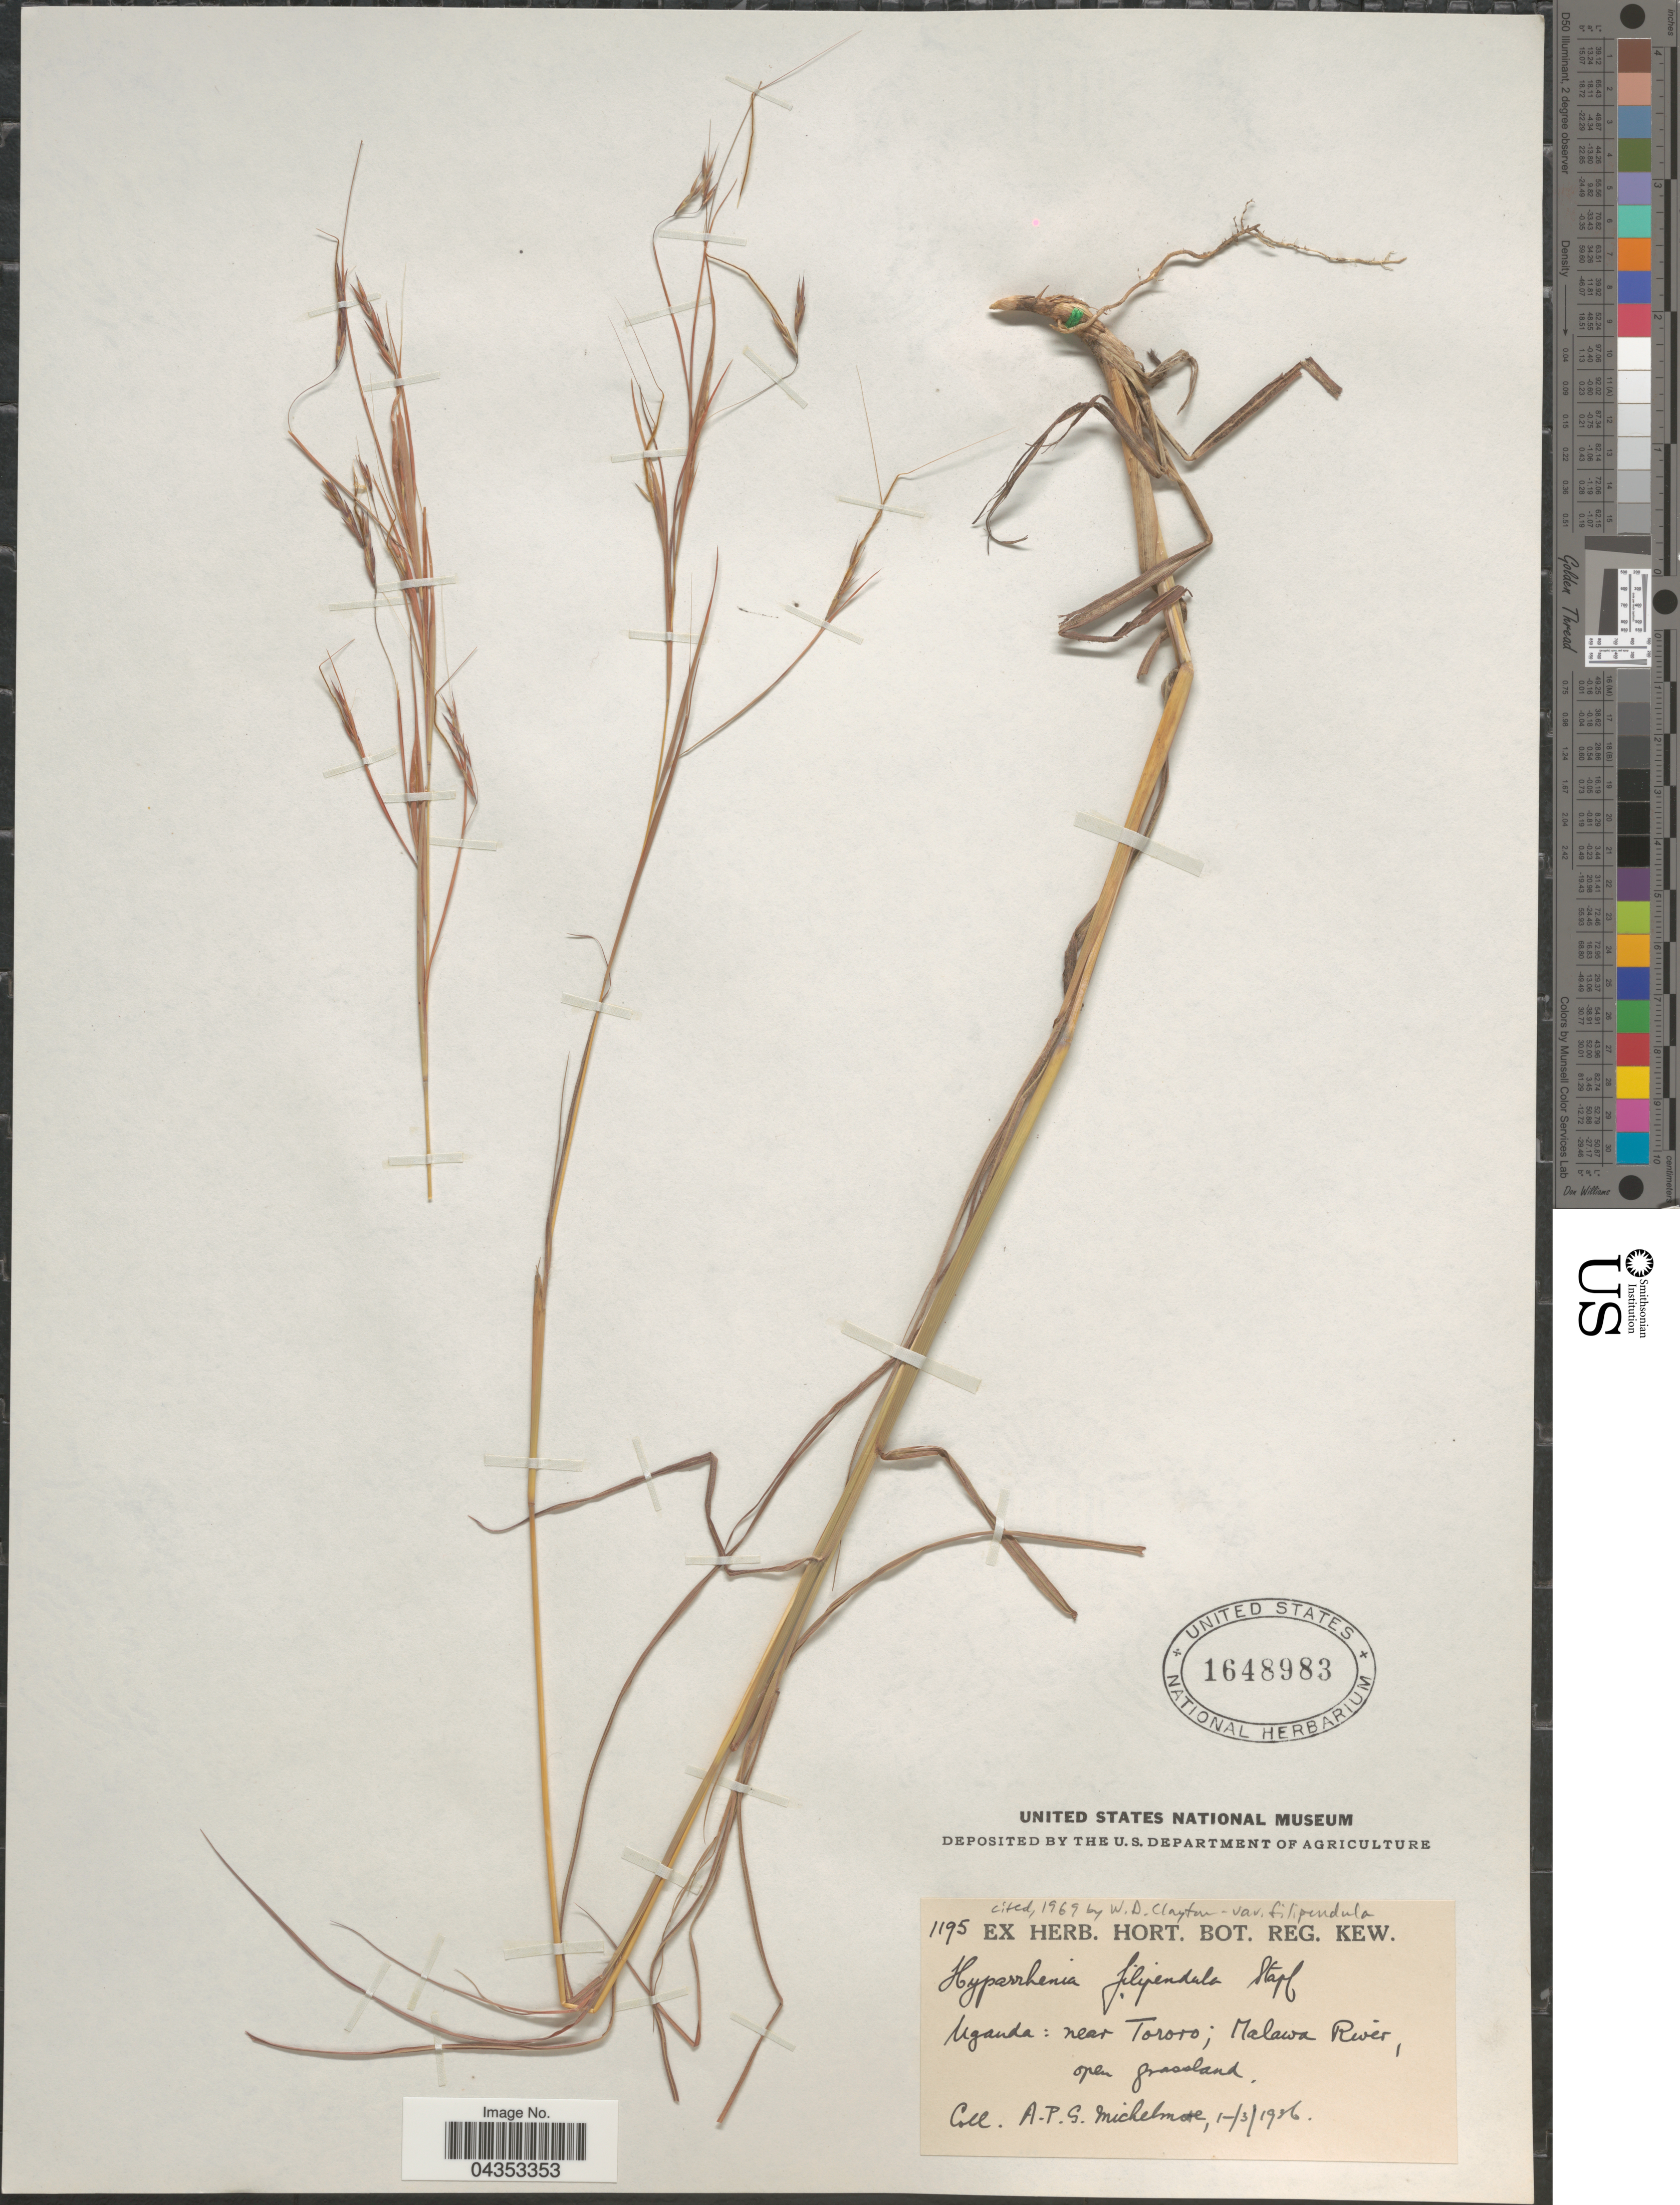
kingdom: Plantae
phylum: Tracheophyta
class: Liliopsida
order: Poales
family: Poaceae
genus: Hyparrhenia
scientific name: Hyparrhenia filipendula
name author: (Hochr.) Stapf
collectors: A. Michelmore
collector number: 1195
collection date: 1936-03-01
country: Uganda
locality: Near Tororo; Malawa River, open grassland.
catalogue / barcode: US 1648983